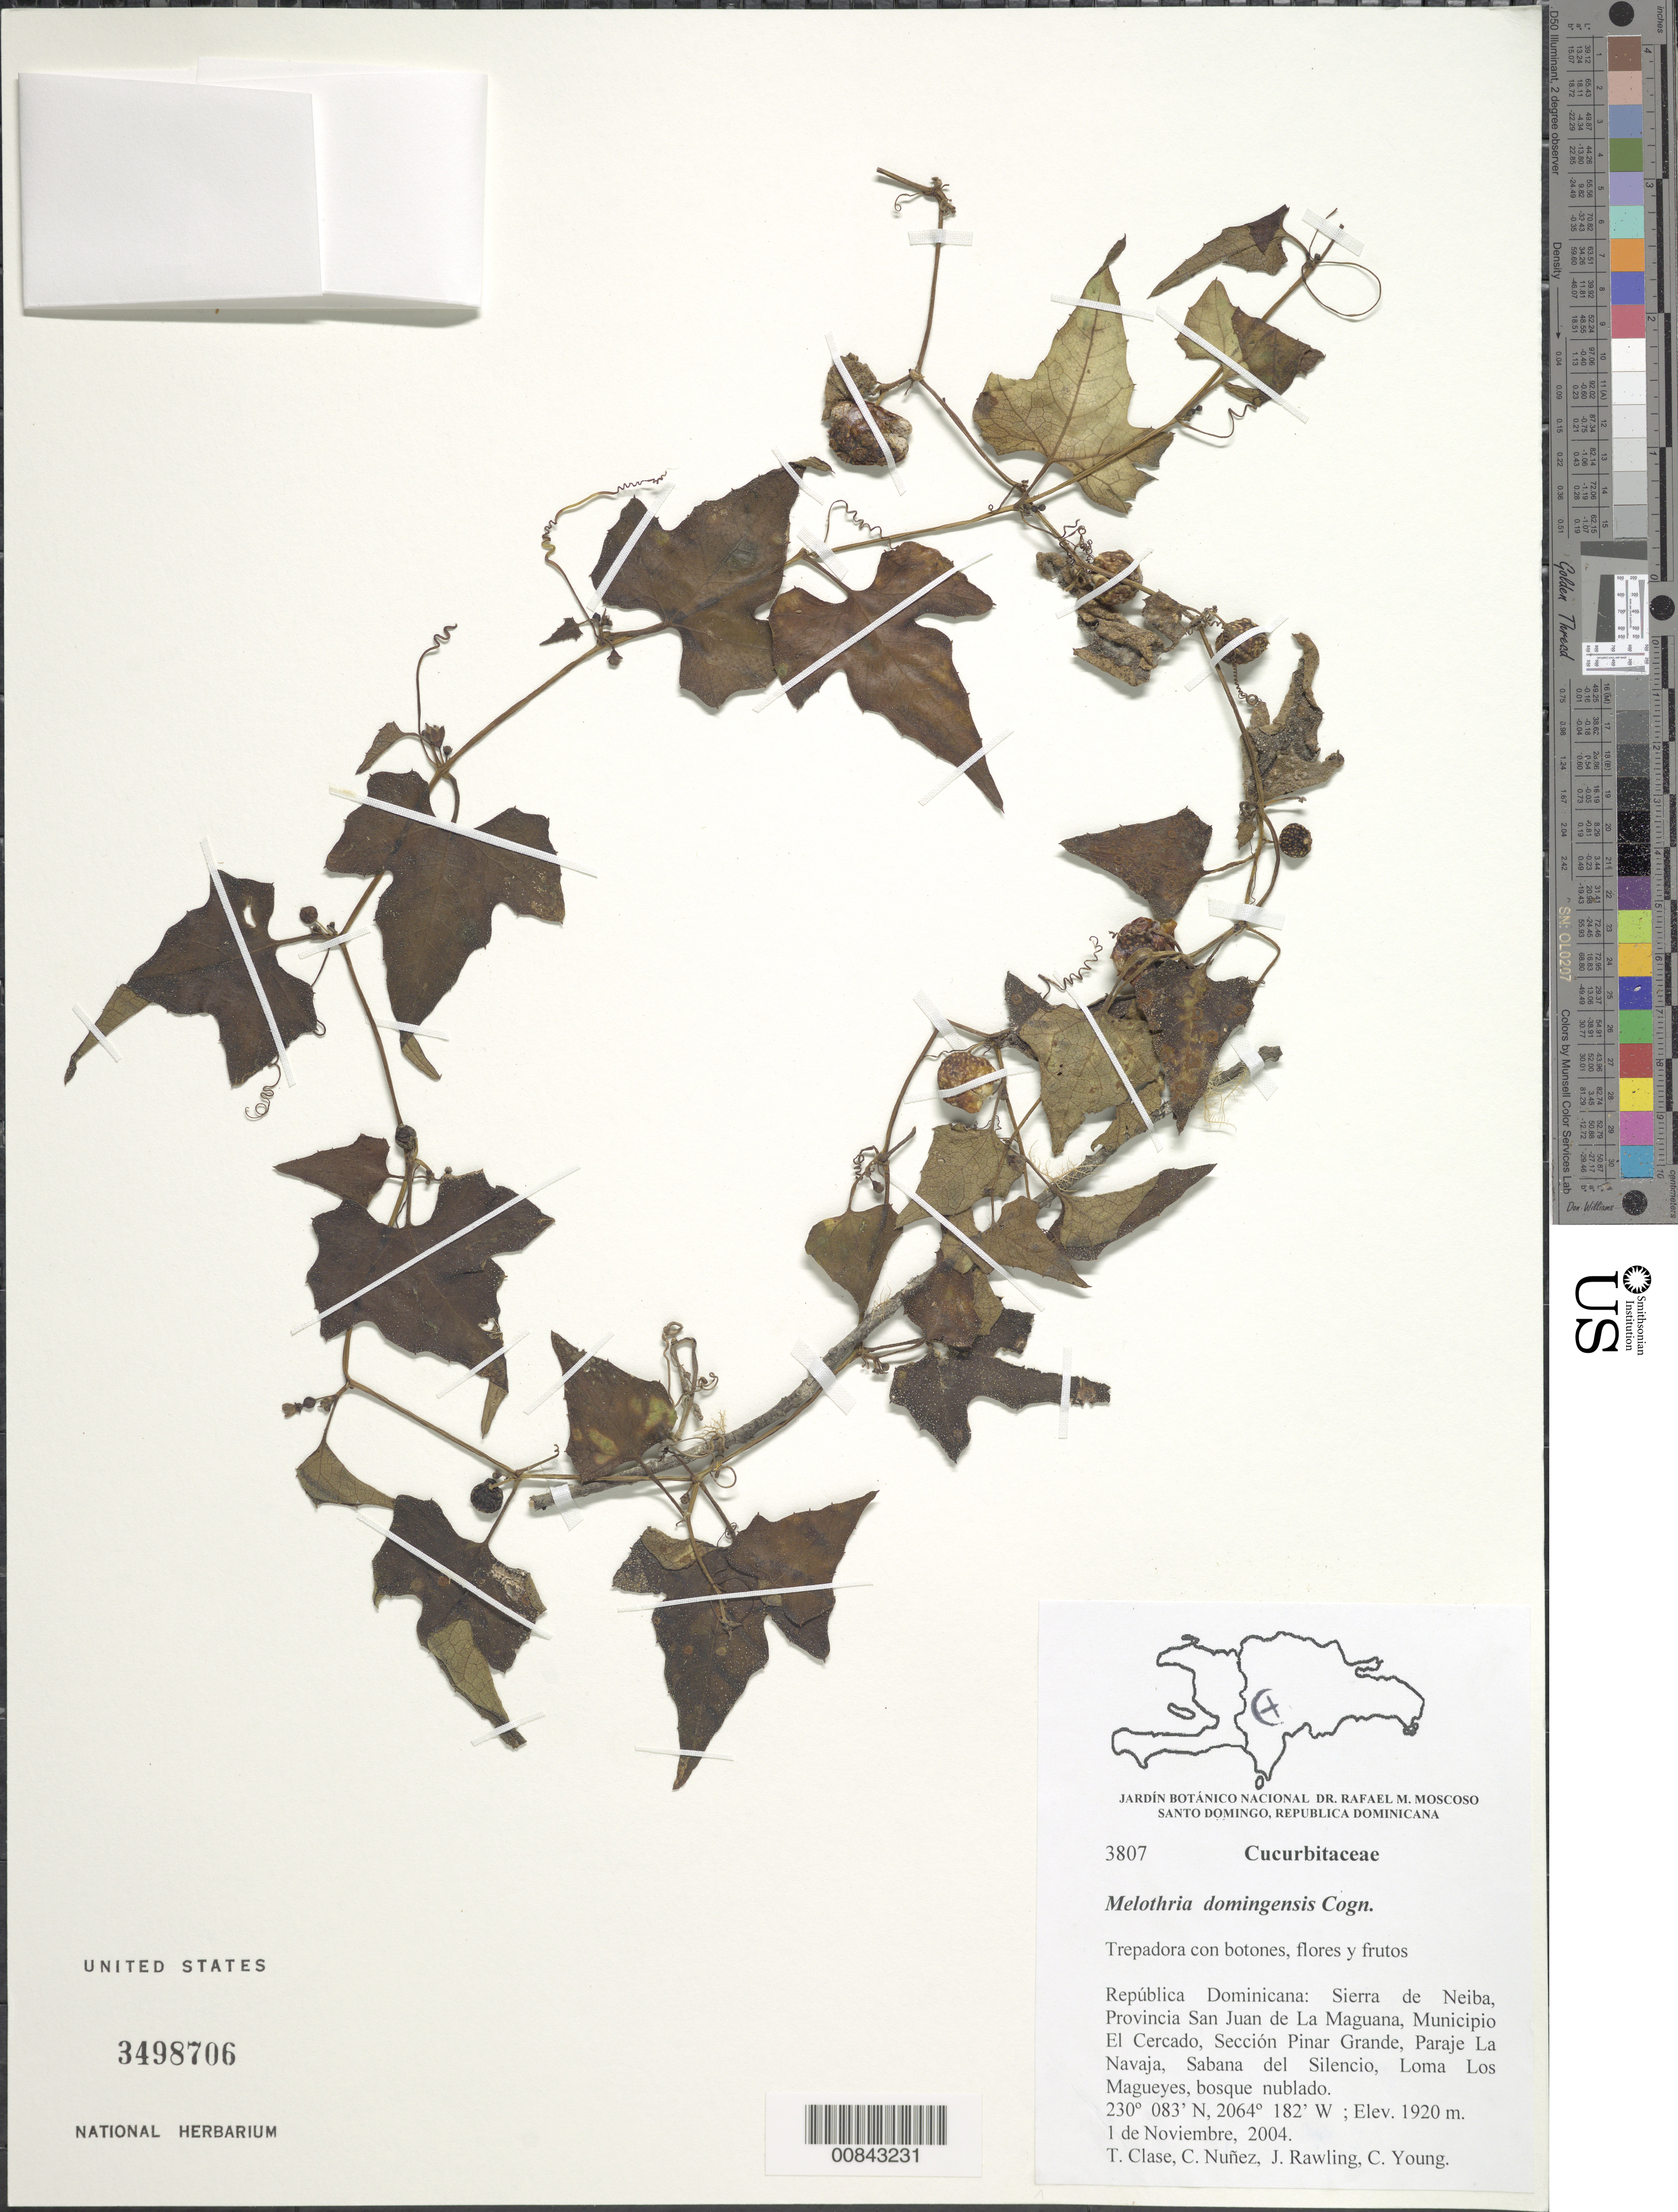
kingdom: Plantae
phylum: Tracheophyta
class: Magnoliopsida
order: Cucurbitales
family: Cucurbitaceae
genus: Cayaponia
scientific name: Cayaponia domingensis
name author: (Cogn.) H. Schaef. & M. Nee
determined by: Nee, Michael H.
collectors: T. Clase, C. Nunez, J. Rawling & C. Young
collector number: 3806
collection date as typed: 01 Nov 2004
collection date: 2004-11-01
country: Dominican Republic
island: Hispaniola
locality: Sierra de Neiba, Prov. San Juan de La Maguana, Mun. El Cercado, Sección Pinar Grande Paraje La Navaja, Sabana del Silencio, Loma Los Magueyes.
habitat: Bosque nublado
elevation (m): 1920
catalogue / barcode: US 3498706